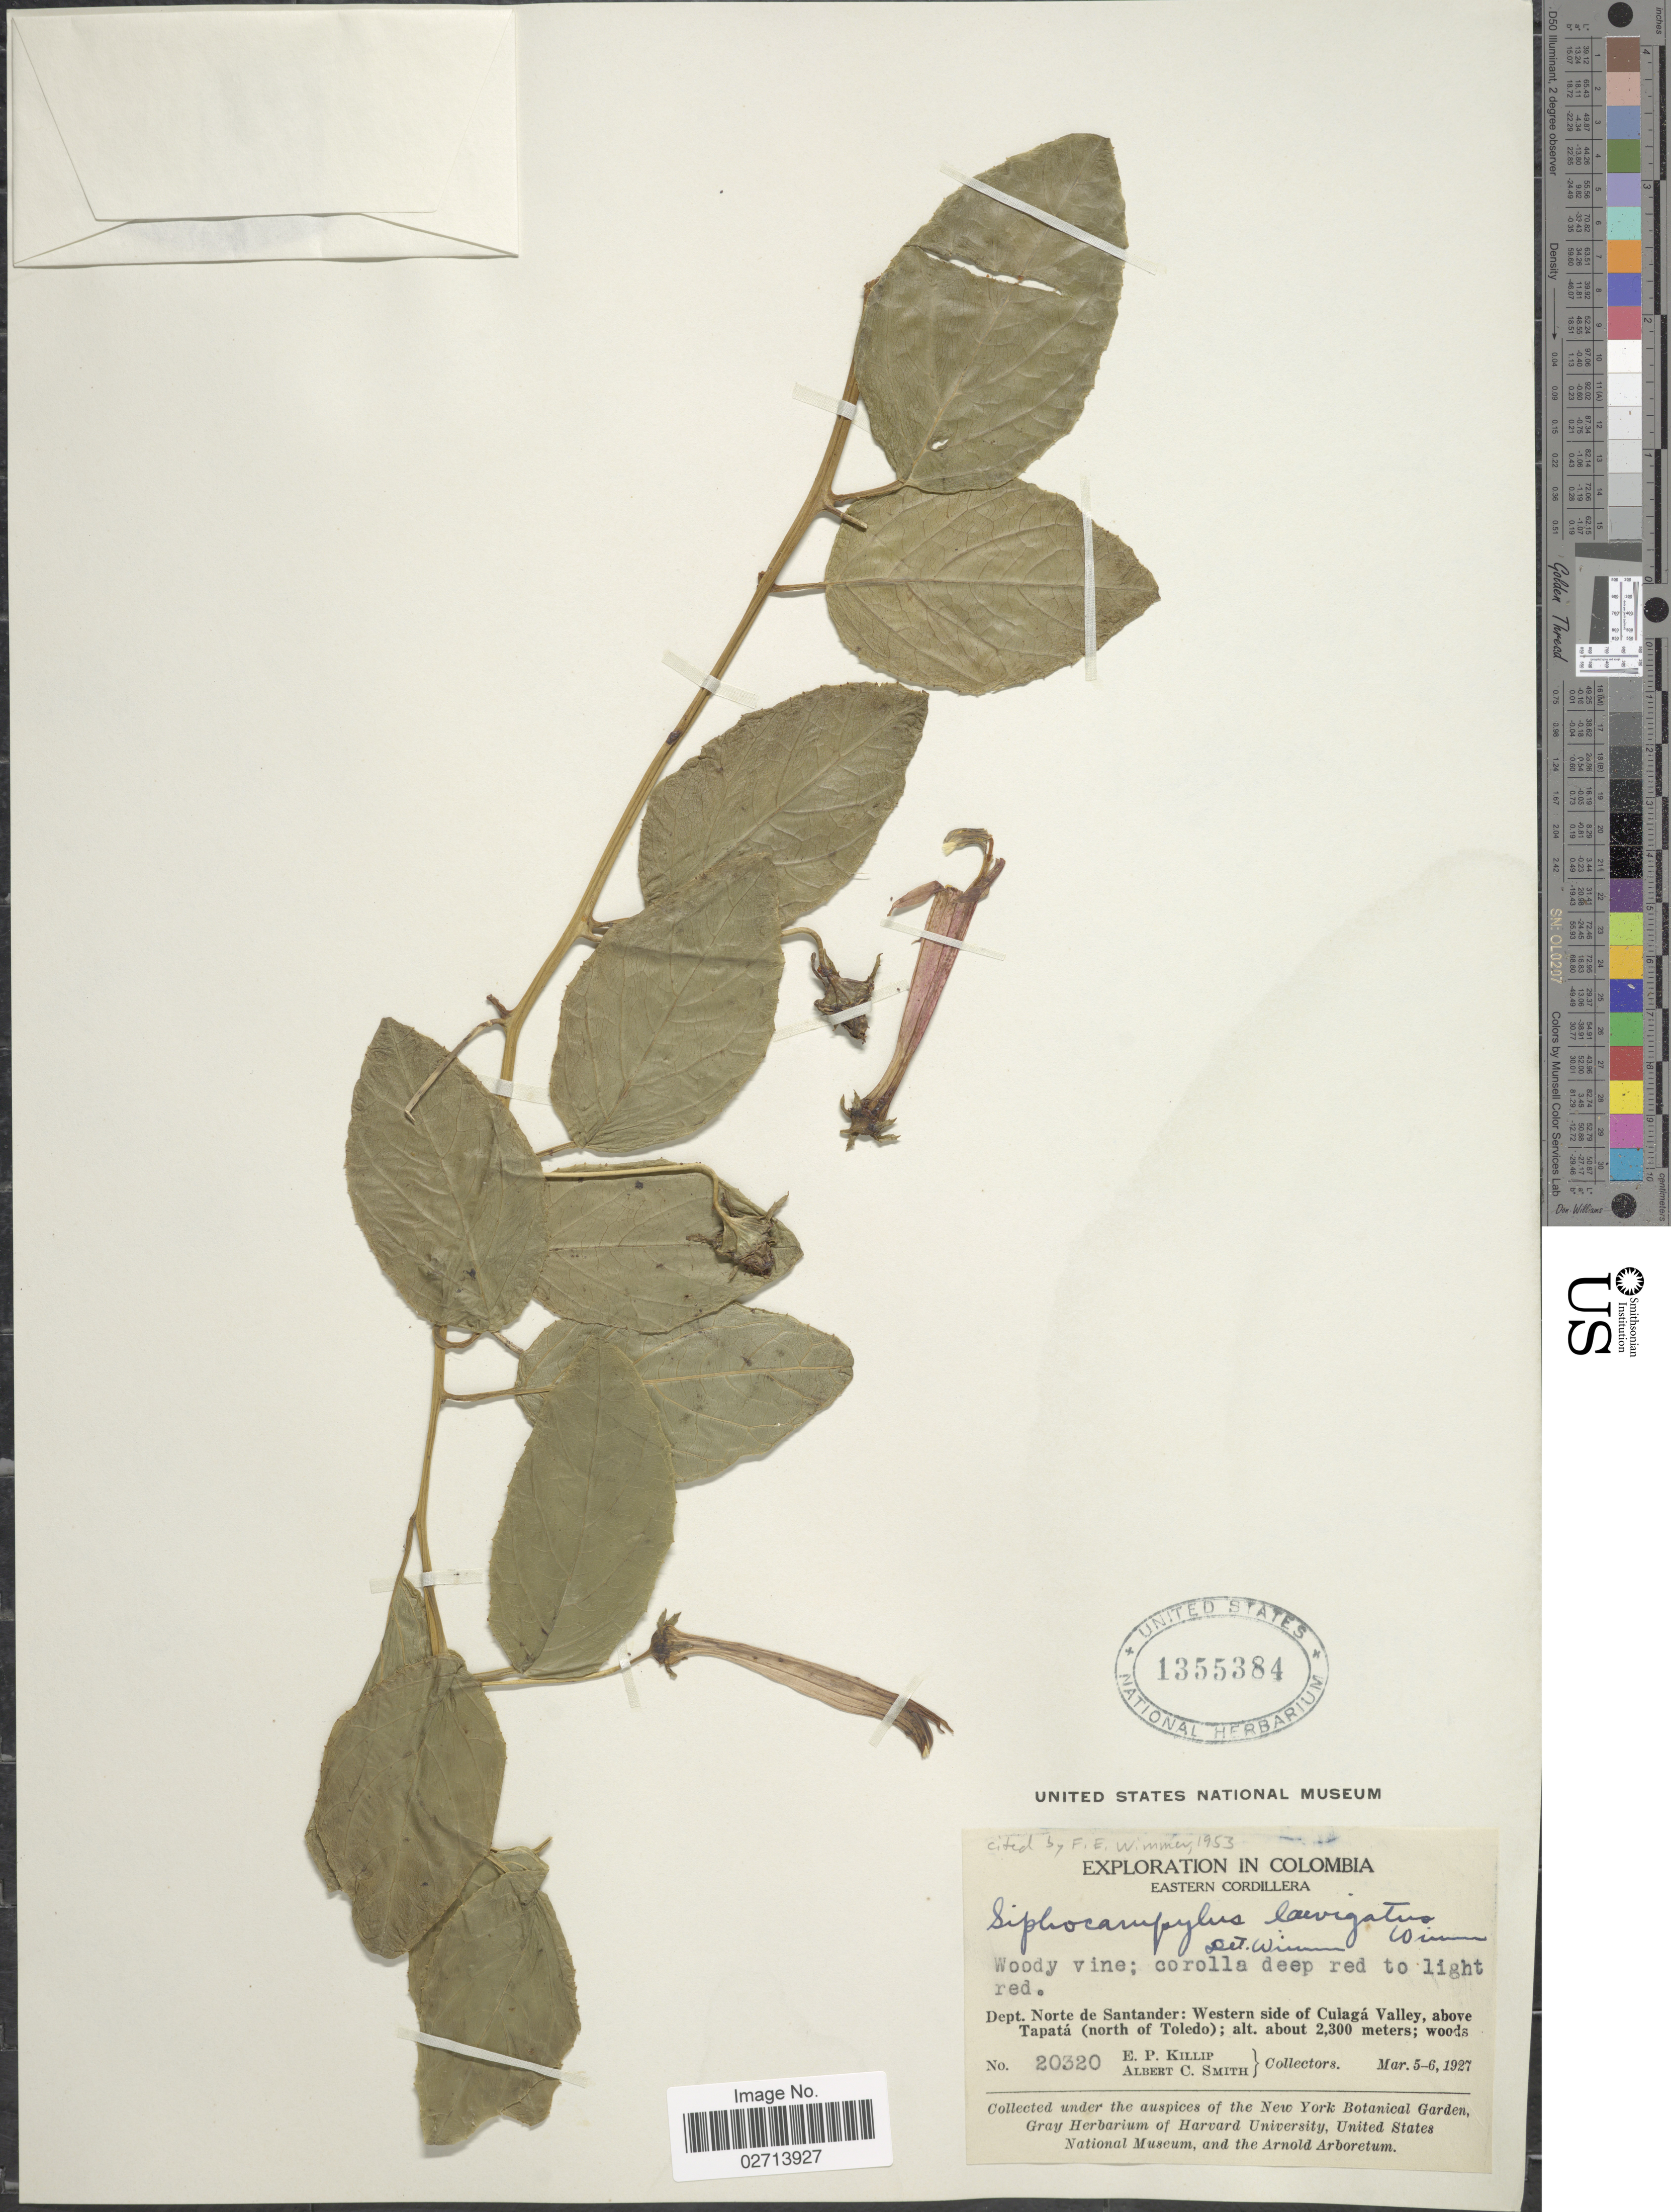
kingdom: Plantae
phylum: Tracheophyta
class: Magnoliopsida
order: Asterales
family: Campanulaceae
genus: Siphocampylus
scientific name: Siphocampylus laevigatus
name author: Planch.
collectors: E. P. Killip & A. C. Smith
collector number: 20320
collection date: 1927-03-05/1927-03-06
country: Colombia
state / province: Norte de Santander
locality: Eastern Cordillera. Dept. Norte de Santander: Western side of Culagá Valley, above Tapatá (north of Toledo)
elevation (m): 2300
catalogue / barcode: US 1355384